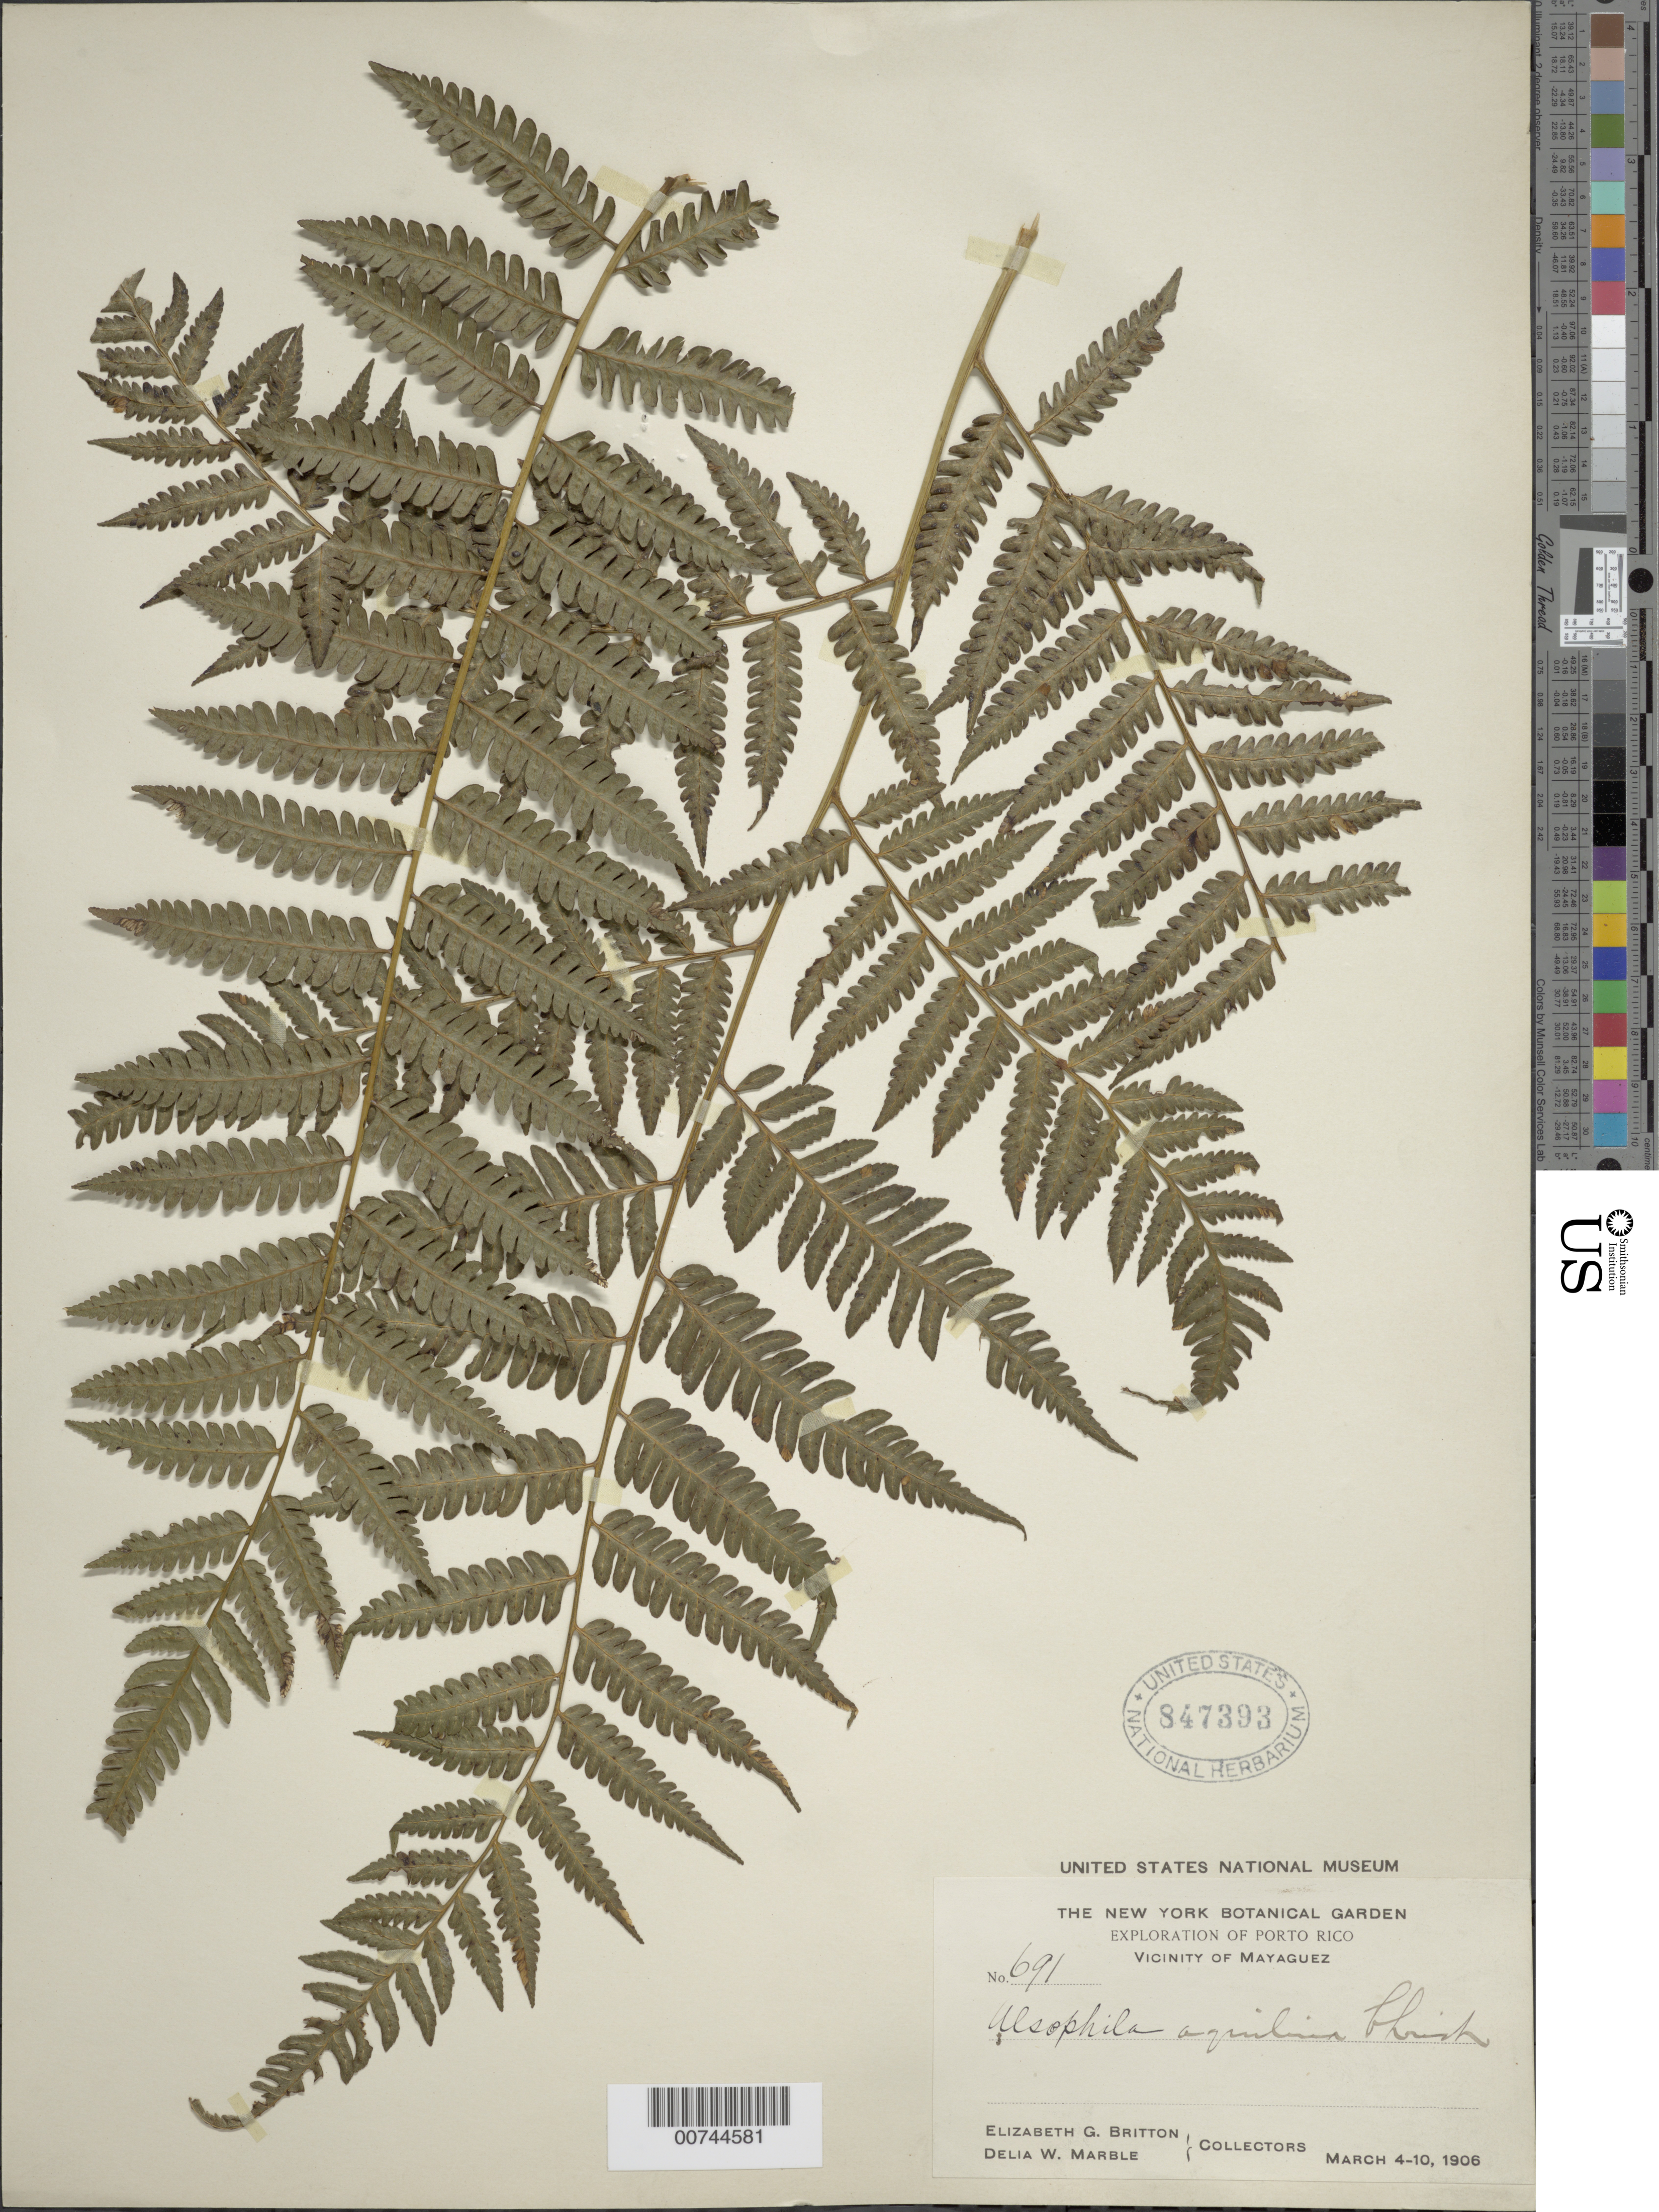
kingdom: Plantae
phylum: Tracheophyta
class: Polypodiopsida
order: Cyatheales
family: Cyatheaceae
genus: Cyathea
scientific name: Cyathea parvula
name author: (Jenman) Domin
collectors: E. G. Britton & D. W. Marble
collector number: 691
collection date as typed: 04 Mar 1906 to 10 Mar 1906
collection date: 1906-03-04/1906-03-10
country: Puerto Rico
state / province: Mayagüez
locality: Vicinity of Mayaguez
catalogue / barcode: US 847393